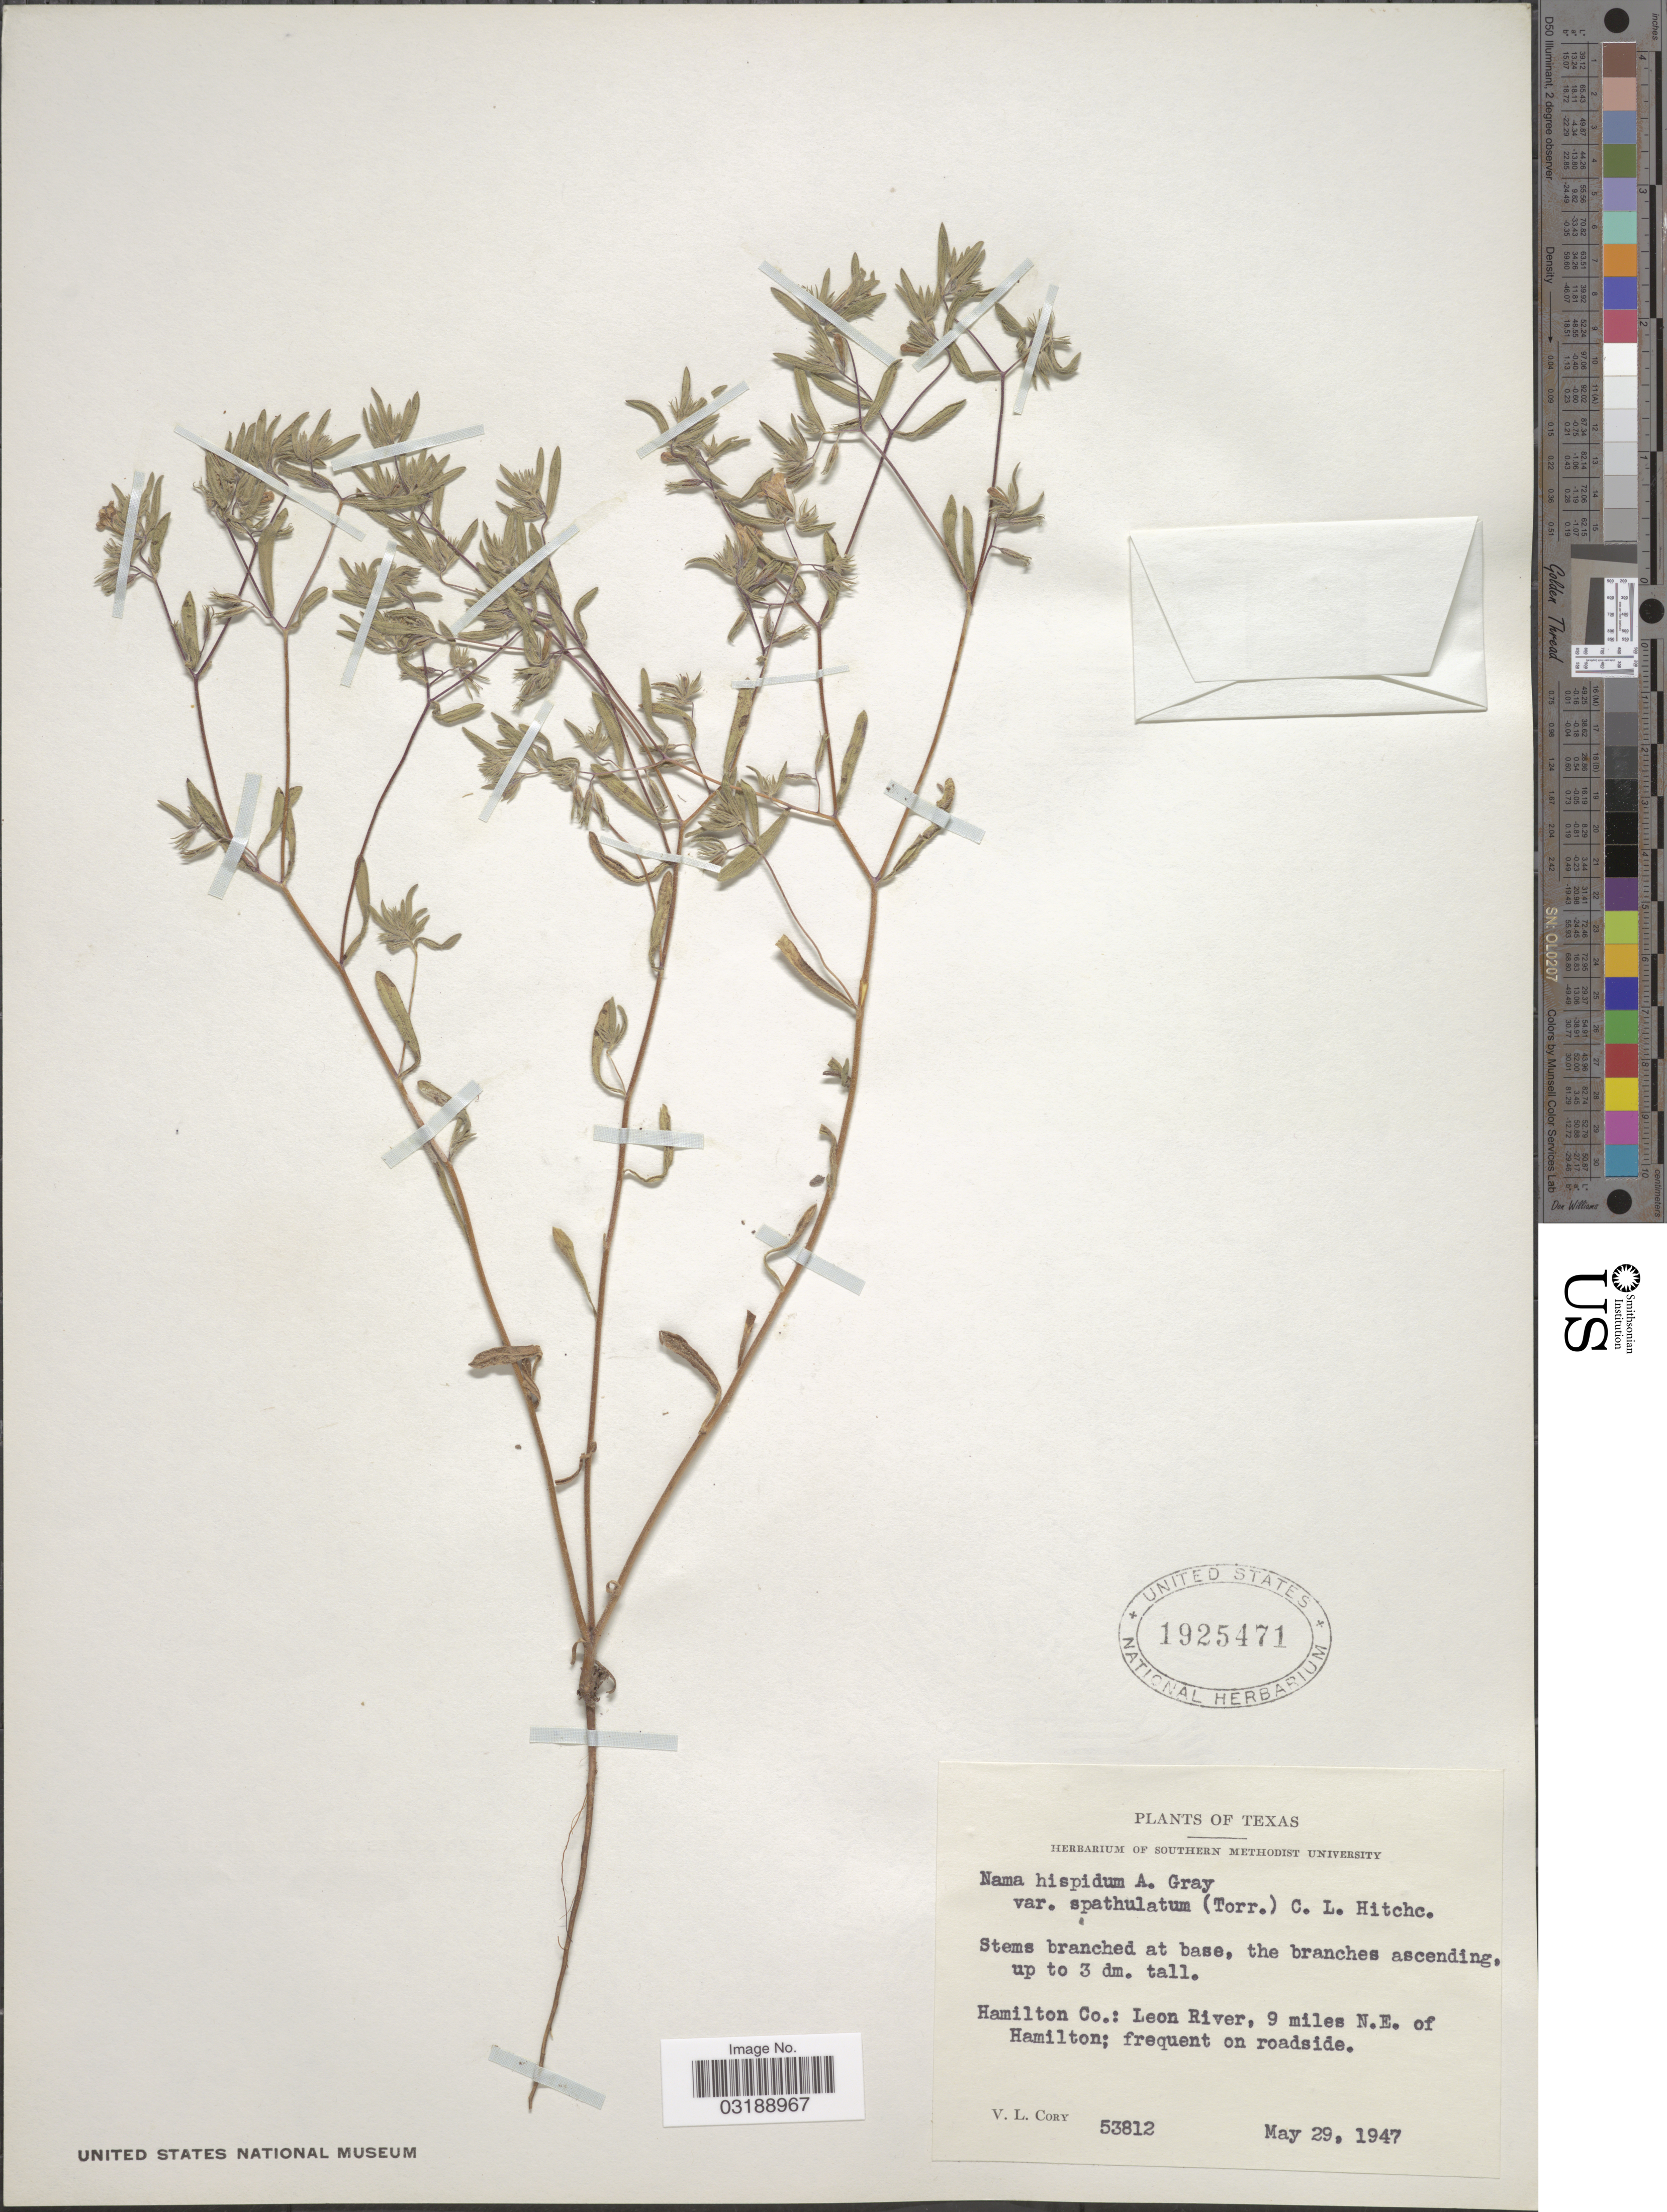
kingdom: Plantae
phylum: Tracheophyta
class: Magnoliopsida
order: Boraginales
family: Namaceae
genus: Nama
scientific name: Nama hispida var. spathulatum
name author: (Torr.) C.L. Hitchc.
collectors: V. Cory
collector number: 53812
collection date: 1947-05-29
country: United States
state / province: Texas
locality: Hamilton Co.: Leon River, 9 miles N.E. of Hamilton.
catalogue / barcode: US 1925471